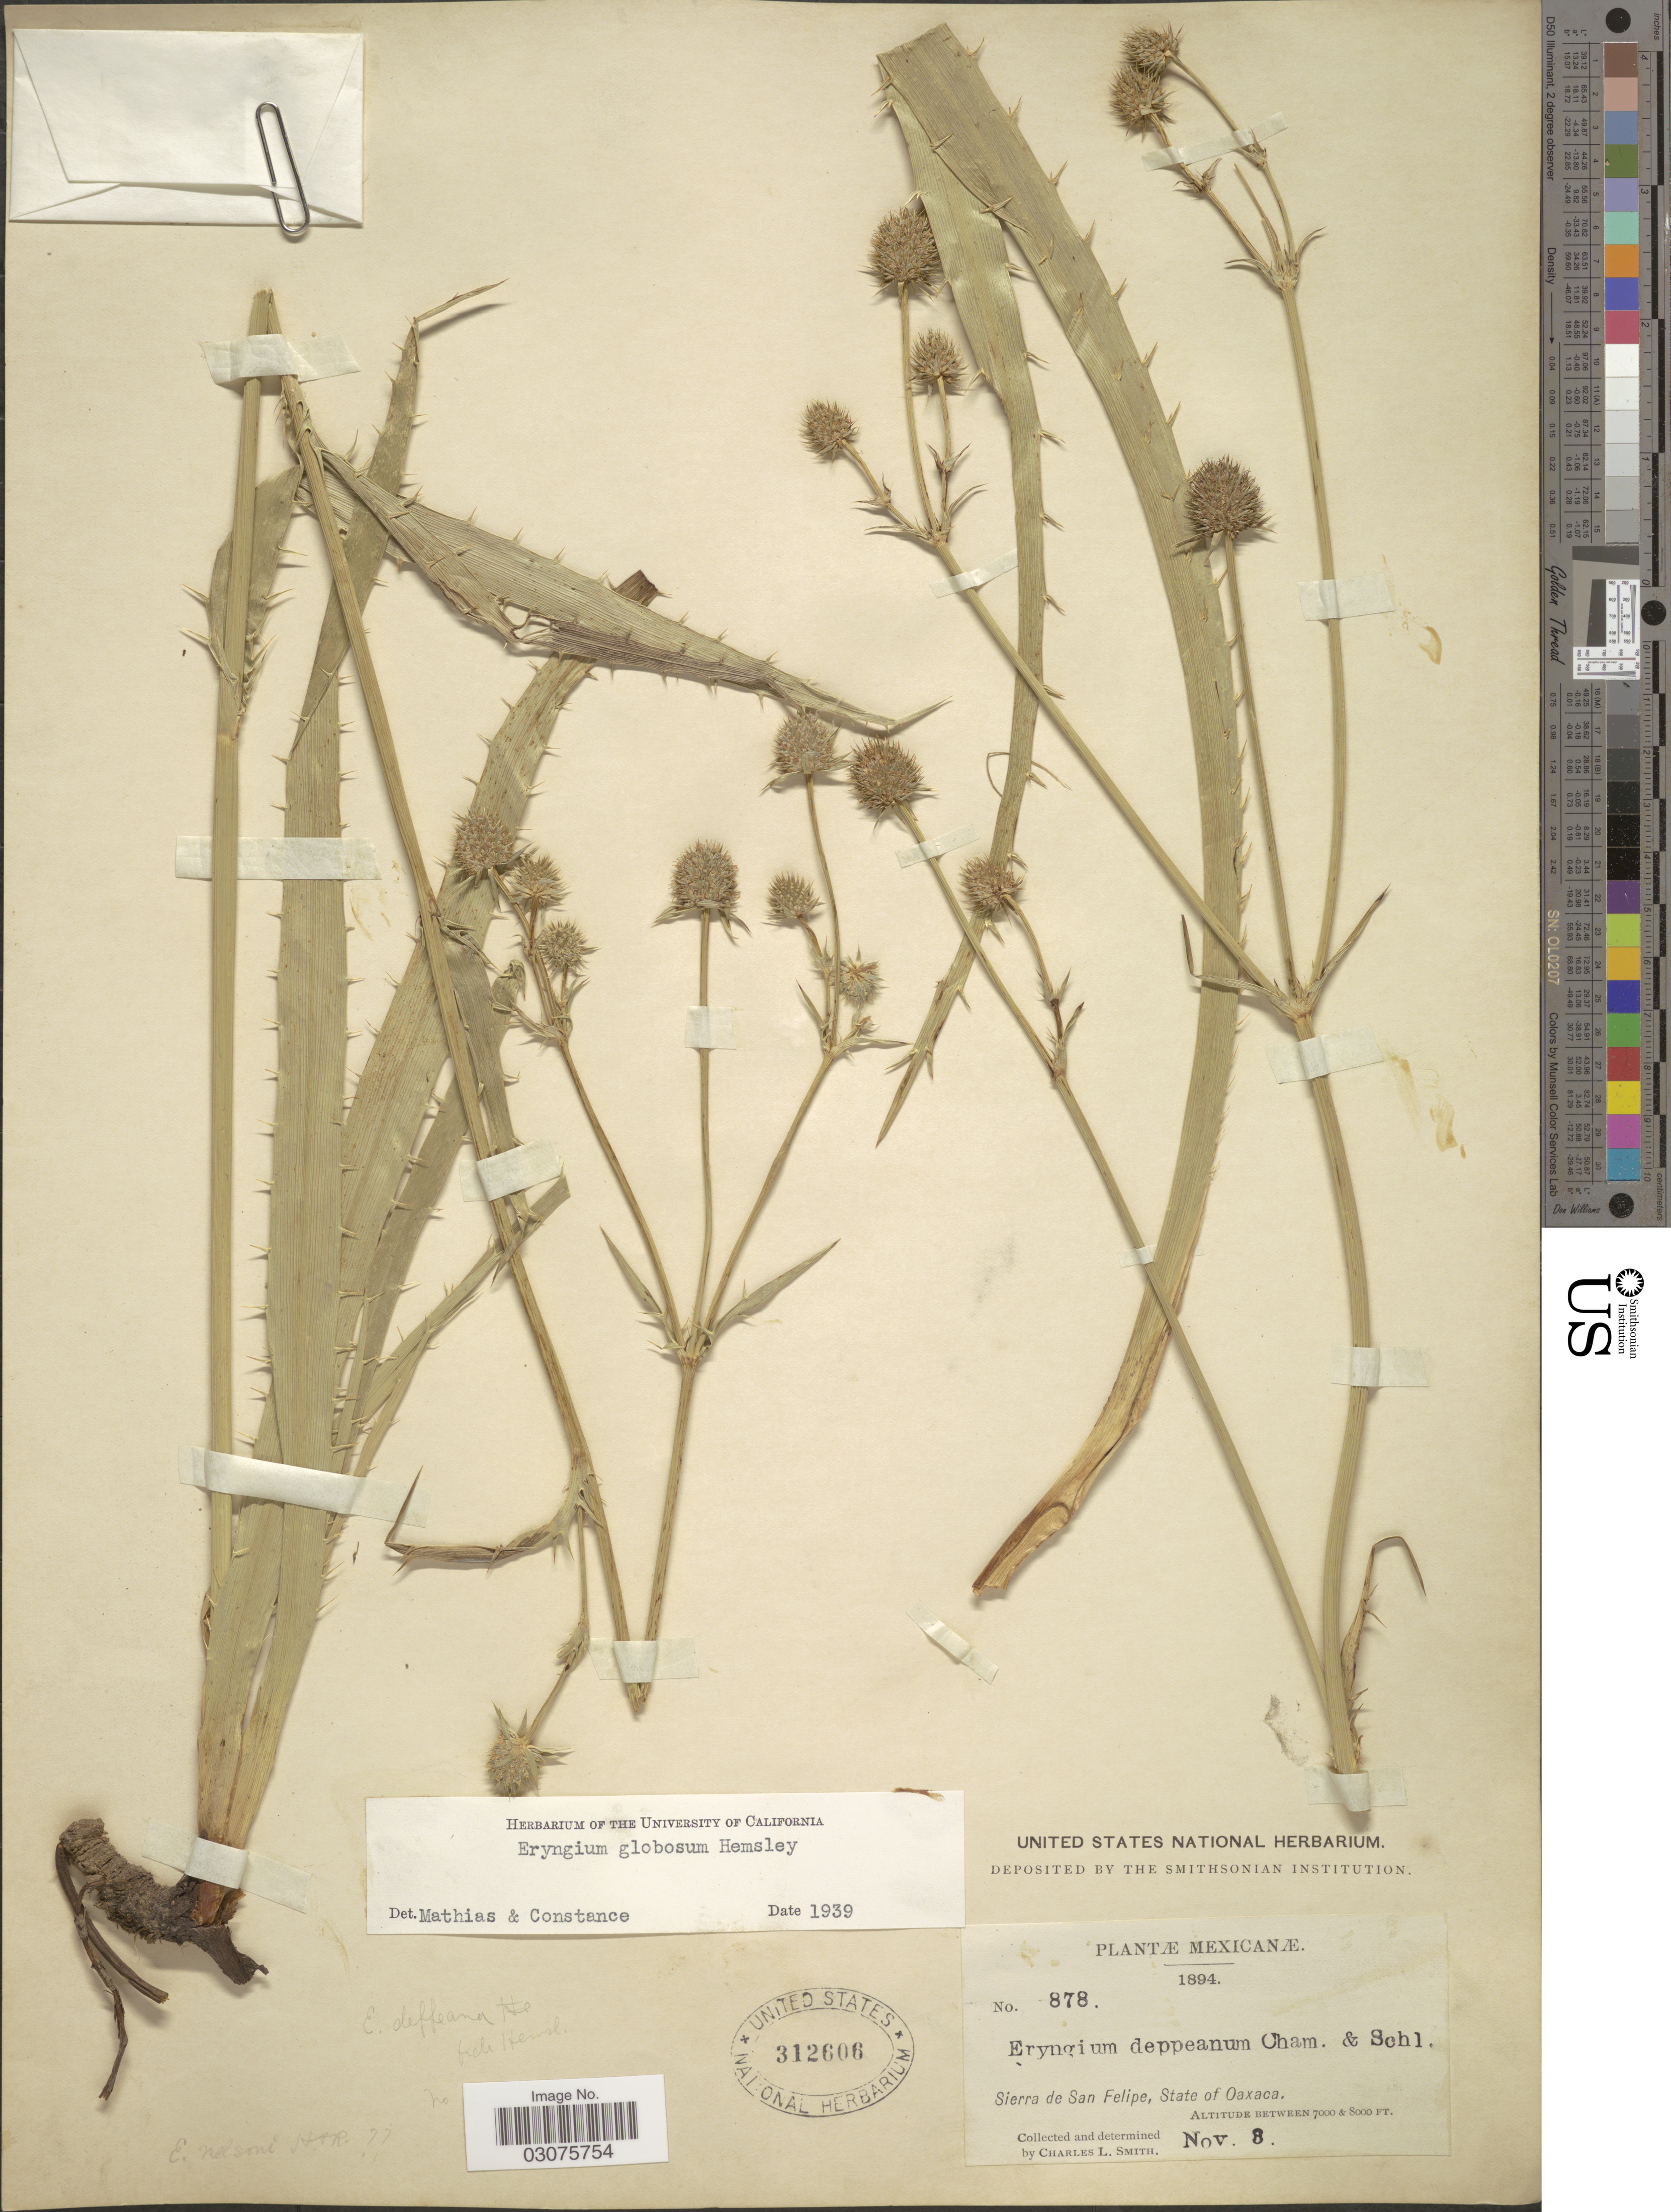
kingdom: Plantae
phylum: Tracheophyta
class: Magnoliopsida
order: Apiales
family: Apiaceae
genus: Eryngium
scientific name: Eryngium globosum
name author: Hemsl.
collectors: C. L. Smith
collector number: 878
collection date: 1894-11-08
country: Mexico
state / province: Oaxaca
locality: Sierra de San Felipe.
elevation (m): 2134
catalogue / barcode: US 312606